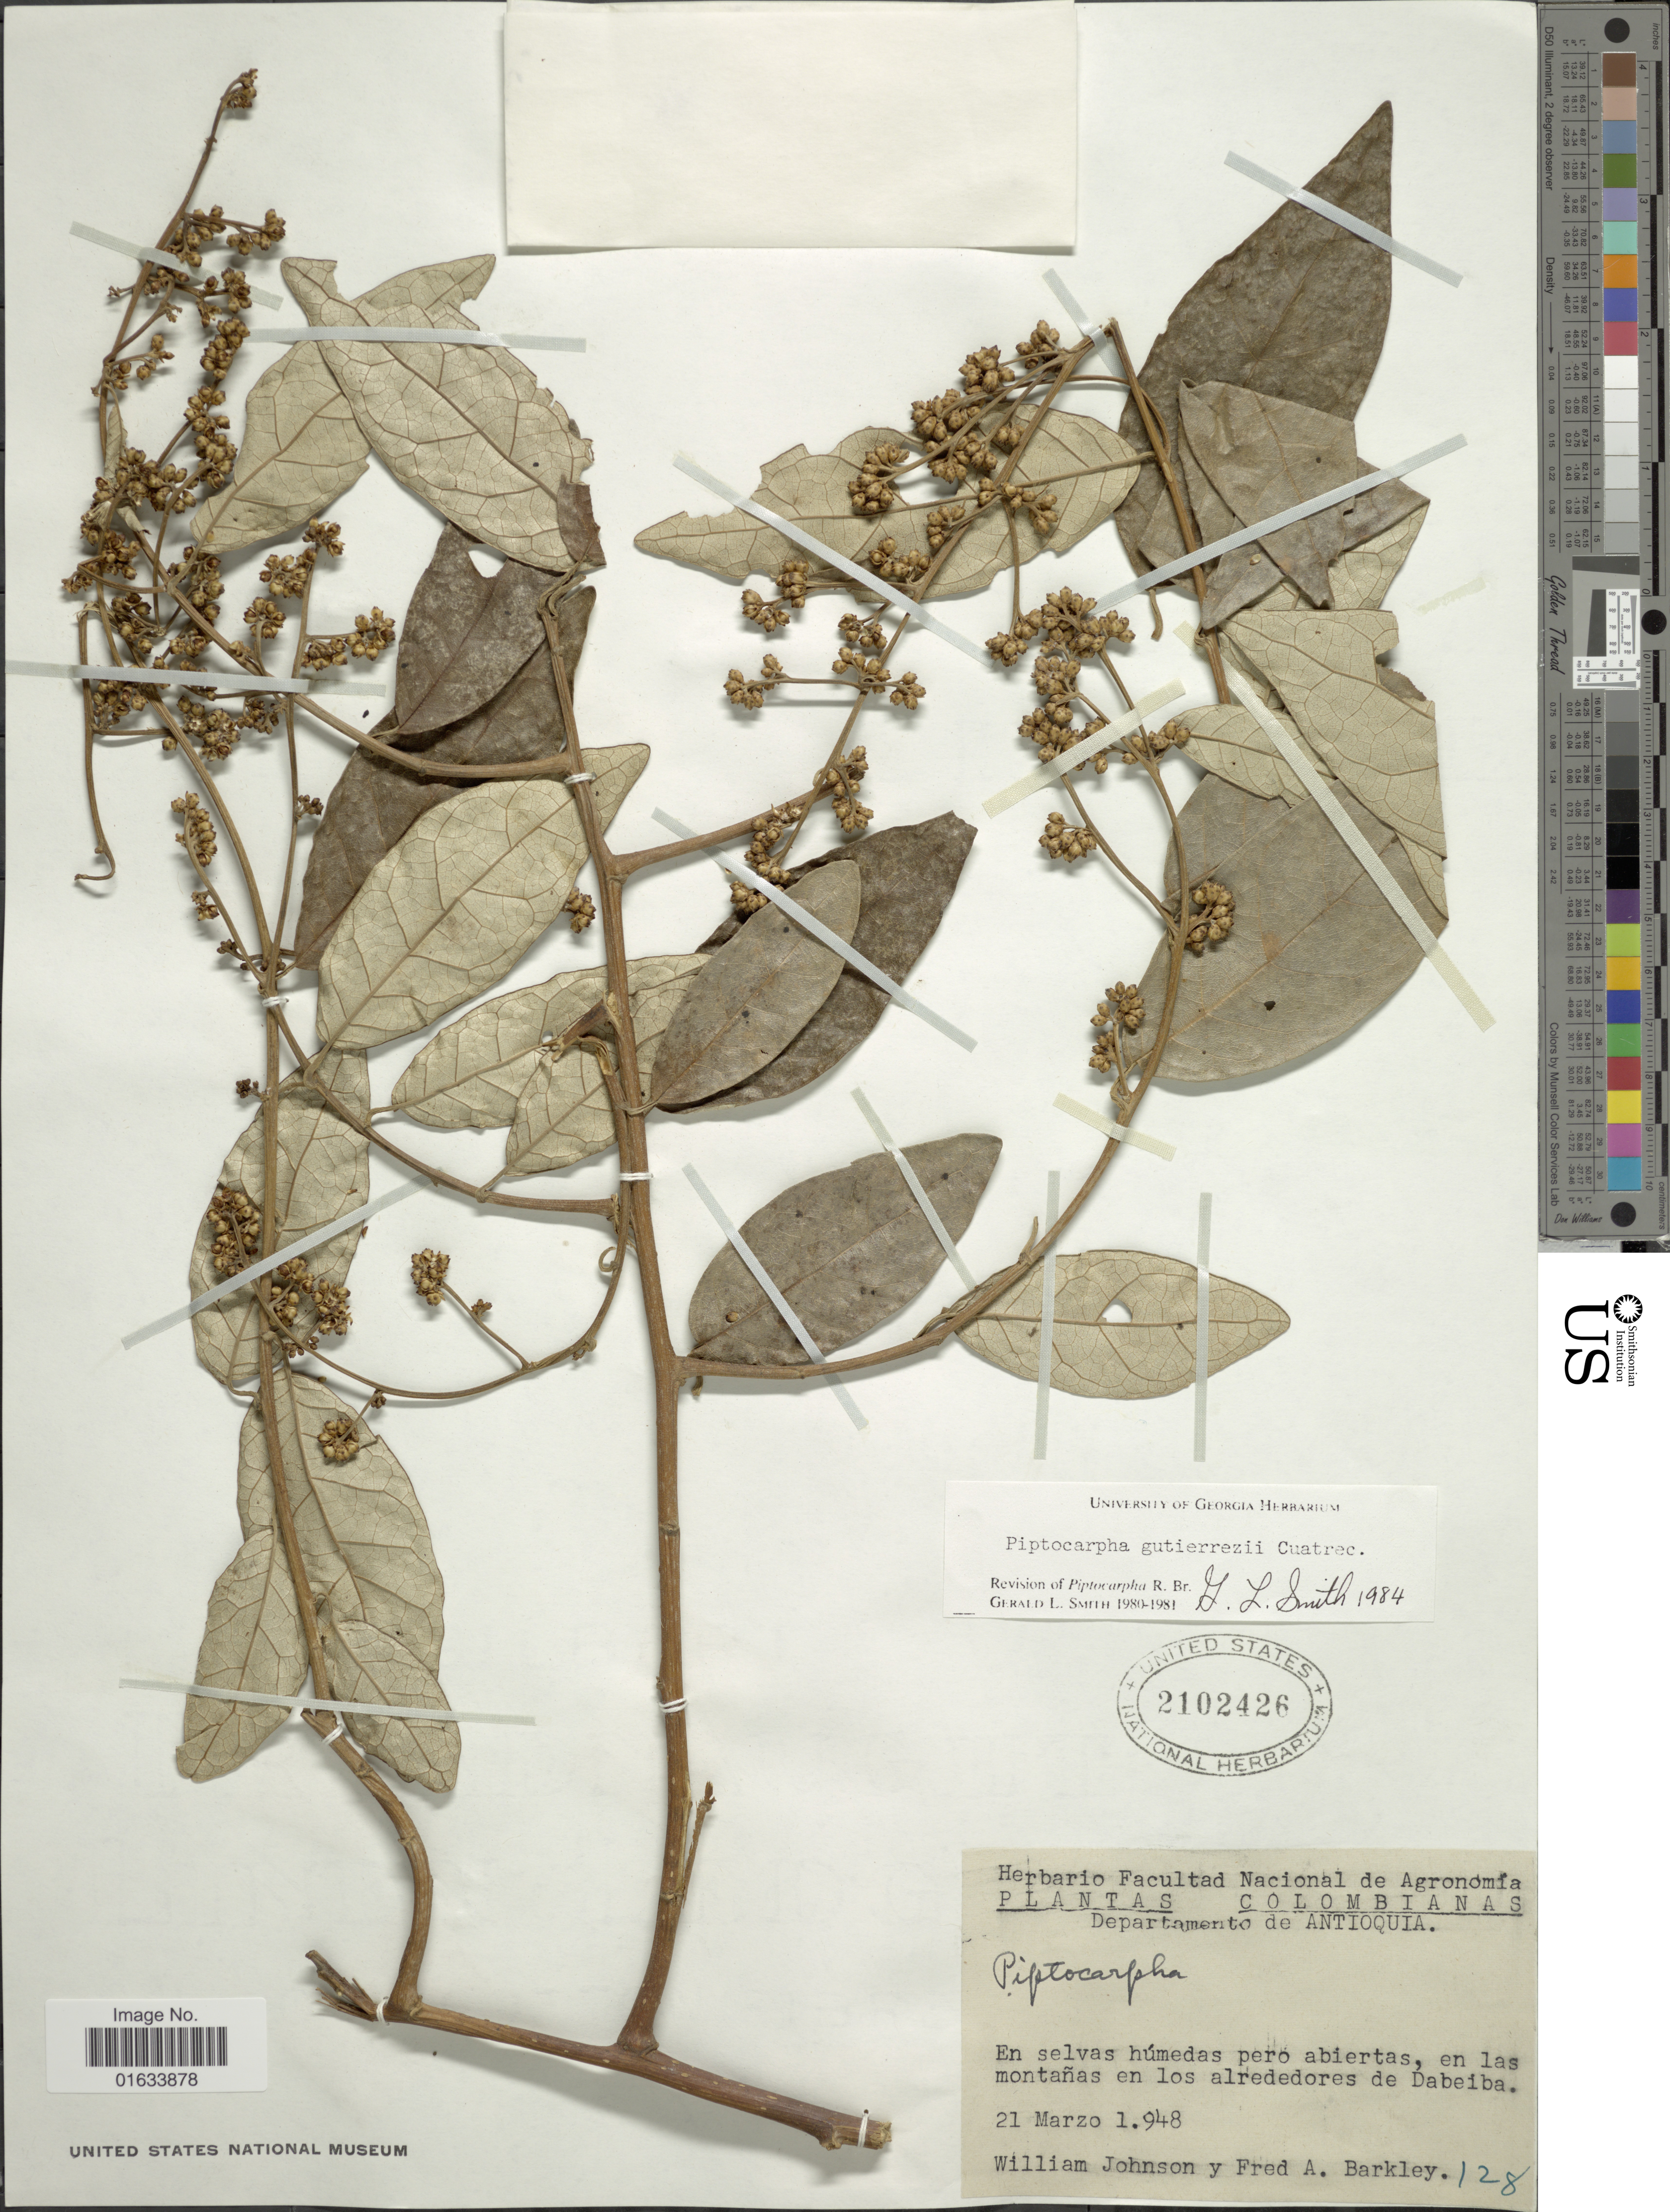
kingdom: Plantae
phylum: Tracheophyta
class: Magnoliopsida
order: Asterales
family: Asteraceae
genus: Piptocarpha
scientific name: Piptocarpha gutierrezii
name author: Cuatrec.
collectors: W. M. Johnson & F. A. Barkley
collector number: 128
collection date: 1948-03-21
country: Colombia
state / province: Antioquia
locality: Departamento de Antioquia. En selvas húmedas pero abiertas, en las montañas en los alrededores de Dabeiba.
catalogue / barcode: US 2102426